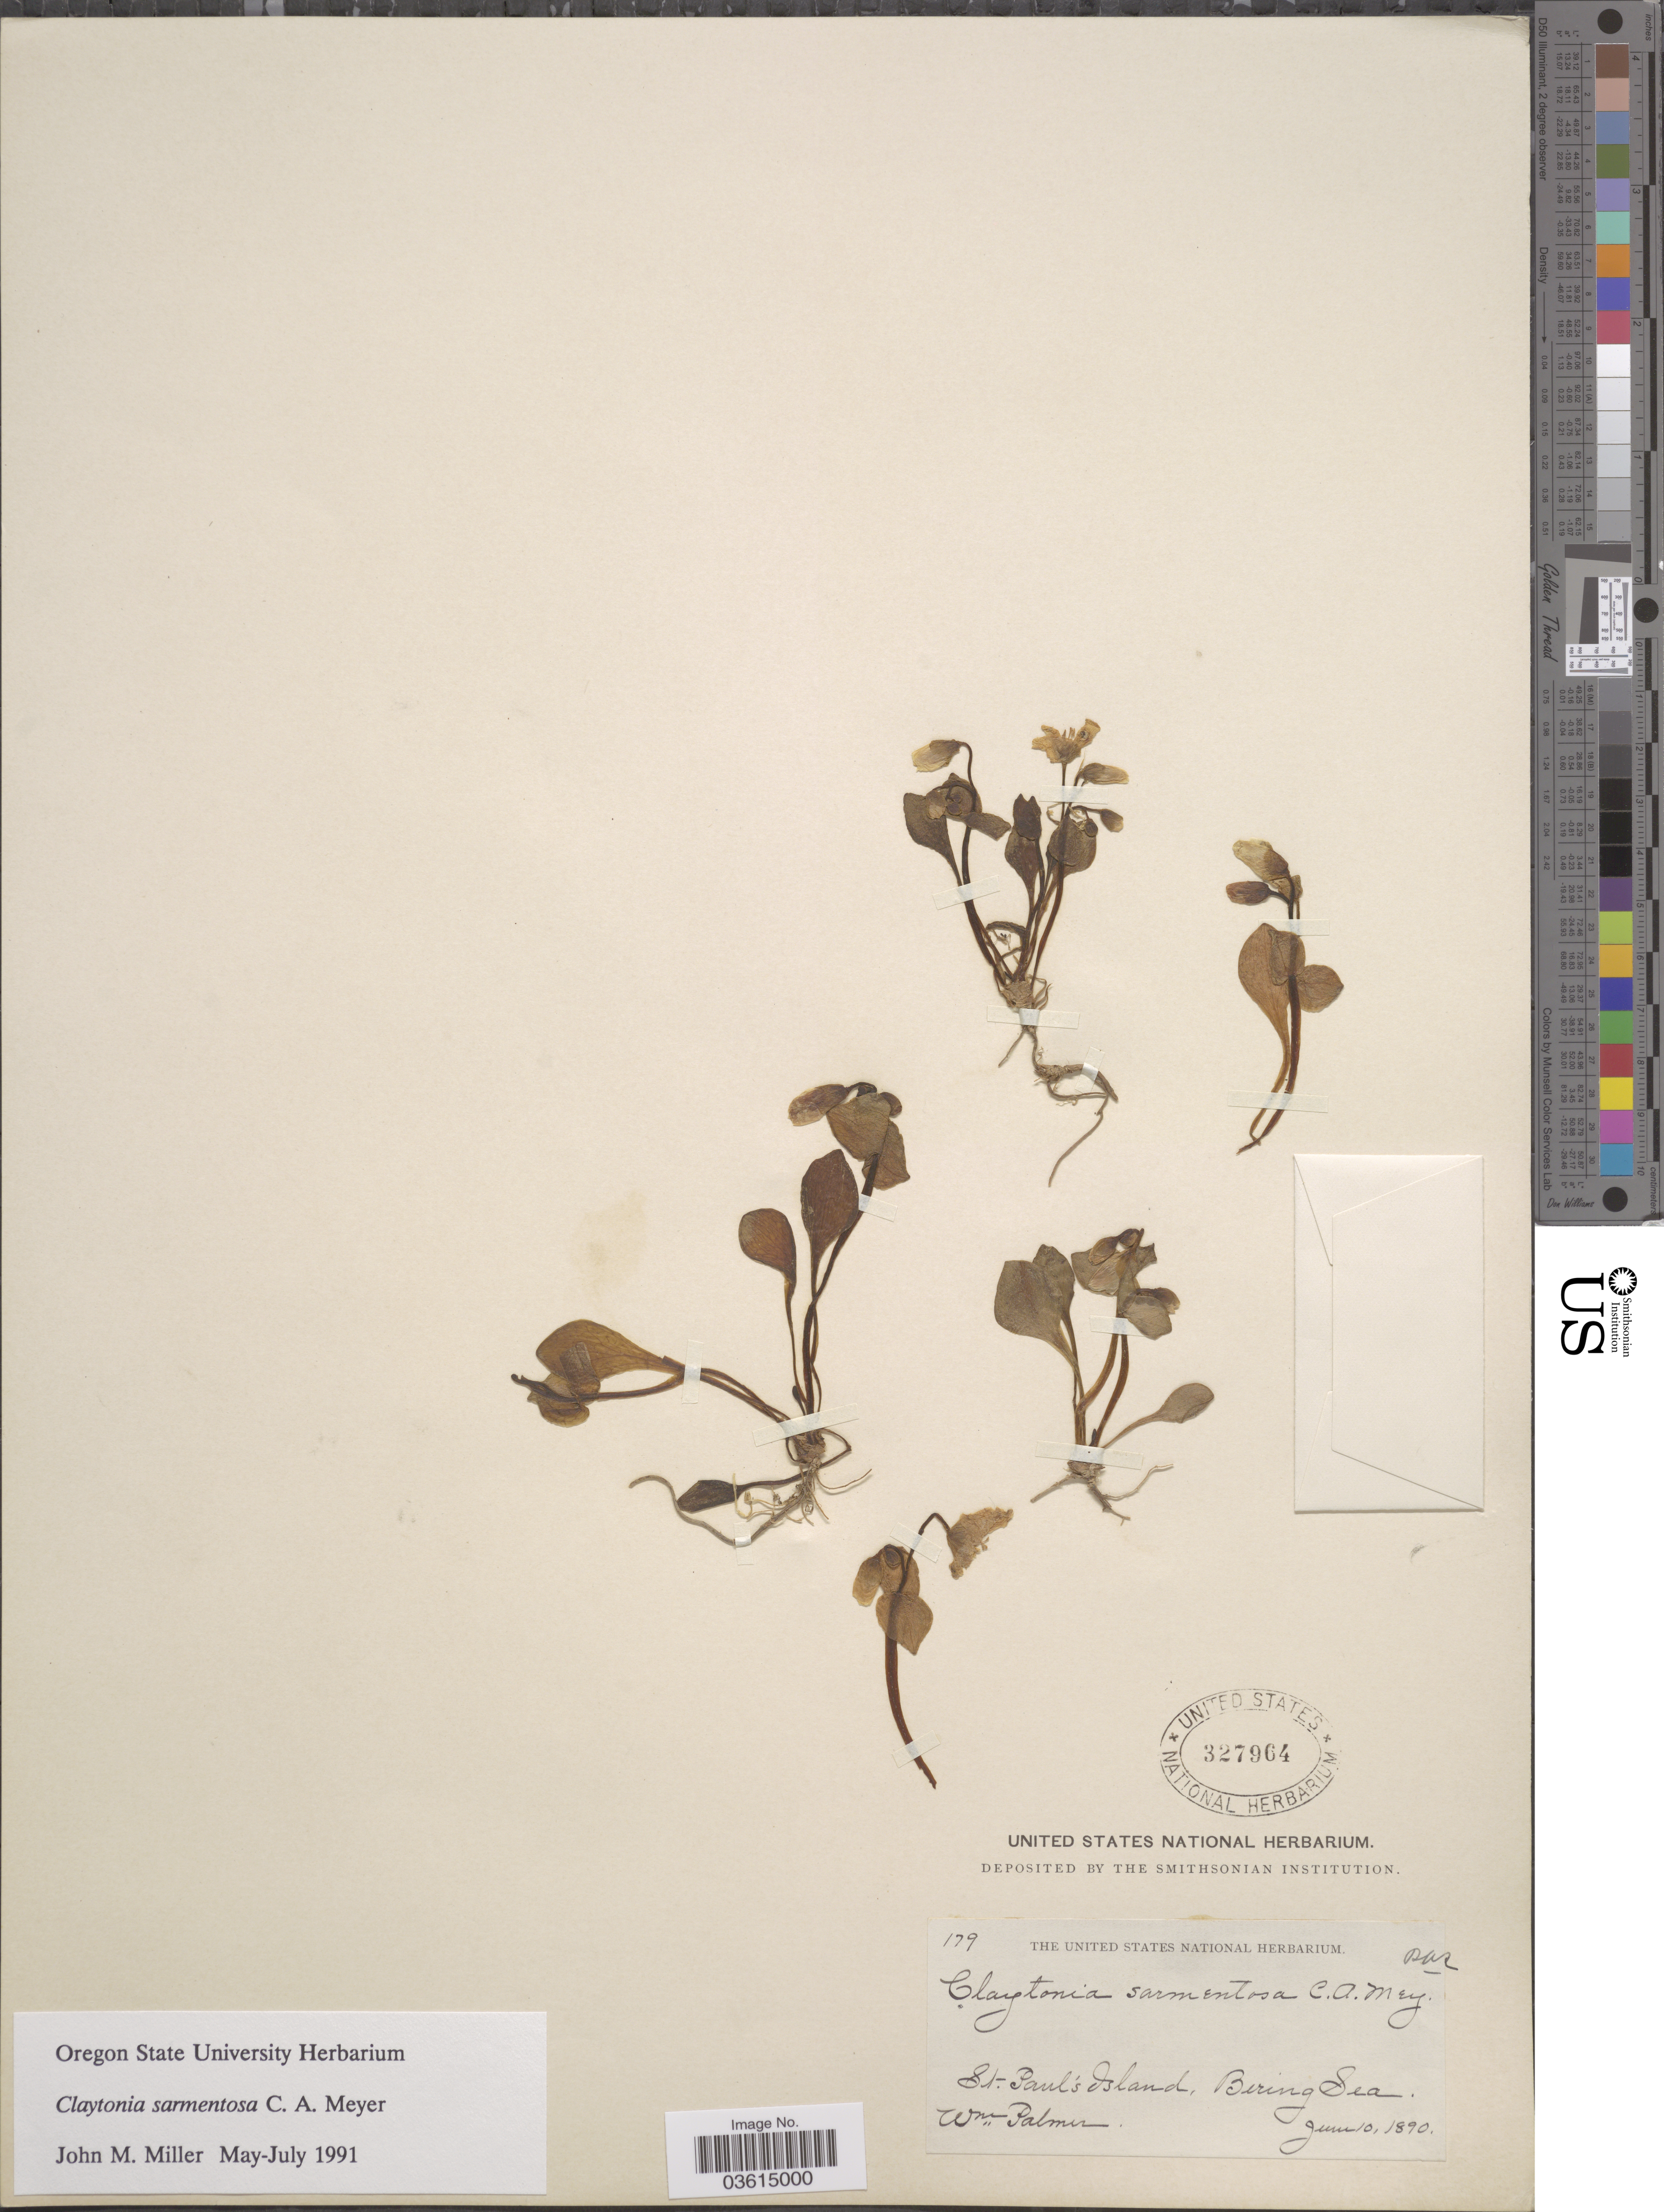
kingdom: Plantae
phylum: Tracheophyta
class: Magnoliopsida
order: Caryophyllales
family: Montiaceae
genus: Claytonia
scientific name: Claytonia sarmentosa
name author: C.A. Mey.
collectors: W. Palmer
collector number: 179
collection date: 1890-06-10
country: United States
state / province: Alaska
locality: St. Paul's Island, Bering Sea.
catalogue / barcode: US 327964